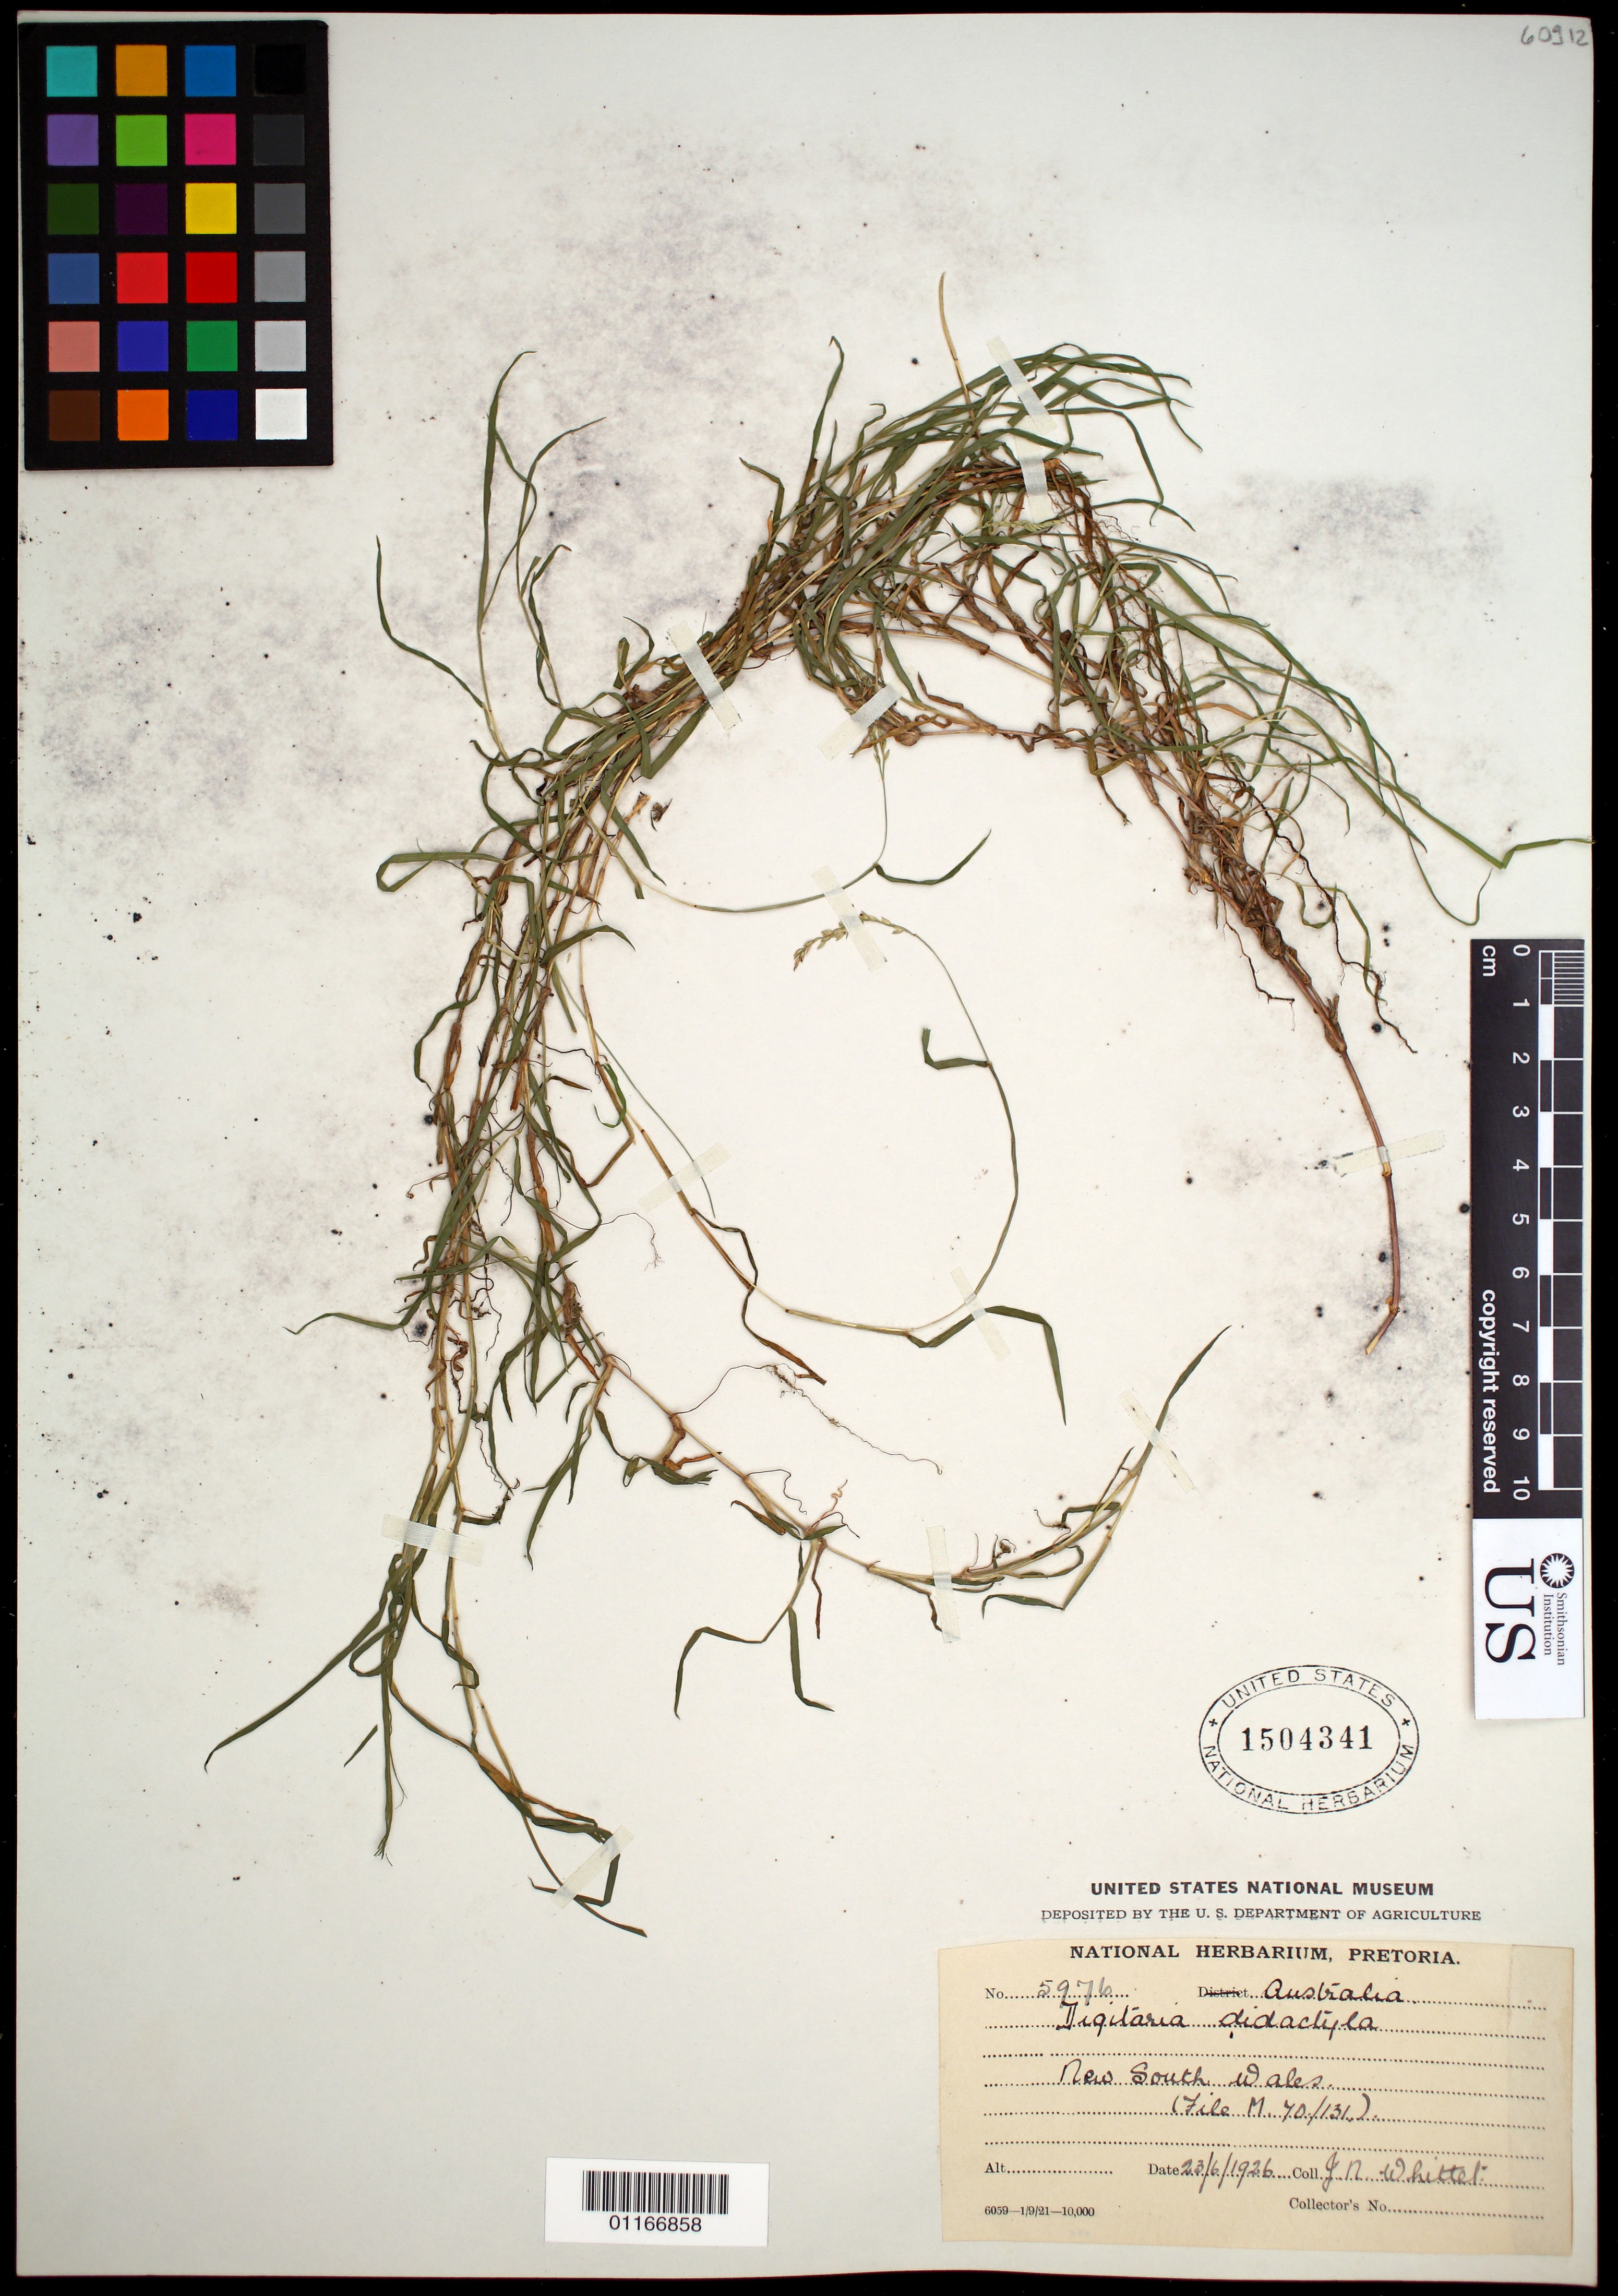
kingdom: Plantae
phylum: Tracheophyta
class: Liliopsida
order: Poales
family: Poaceae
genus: Digitaria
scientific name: Digitaria didactyla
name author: Willd.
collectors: J. Whittel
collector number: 5976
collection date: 1926-06-23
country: Australia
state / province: New South Wales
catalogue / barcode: US 1504341